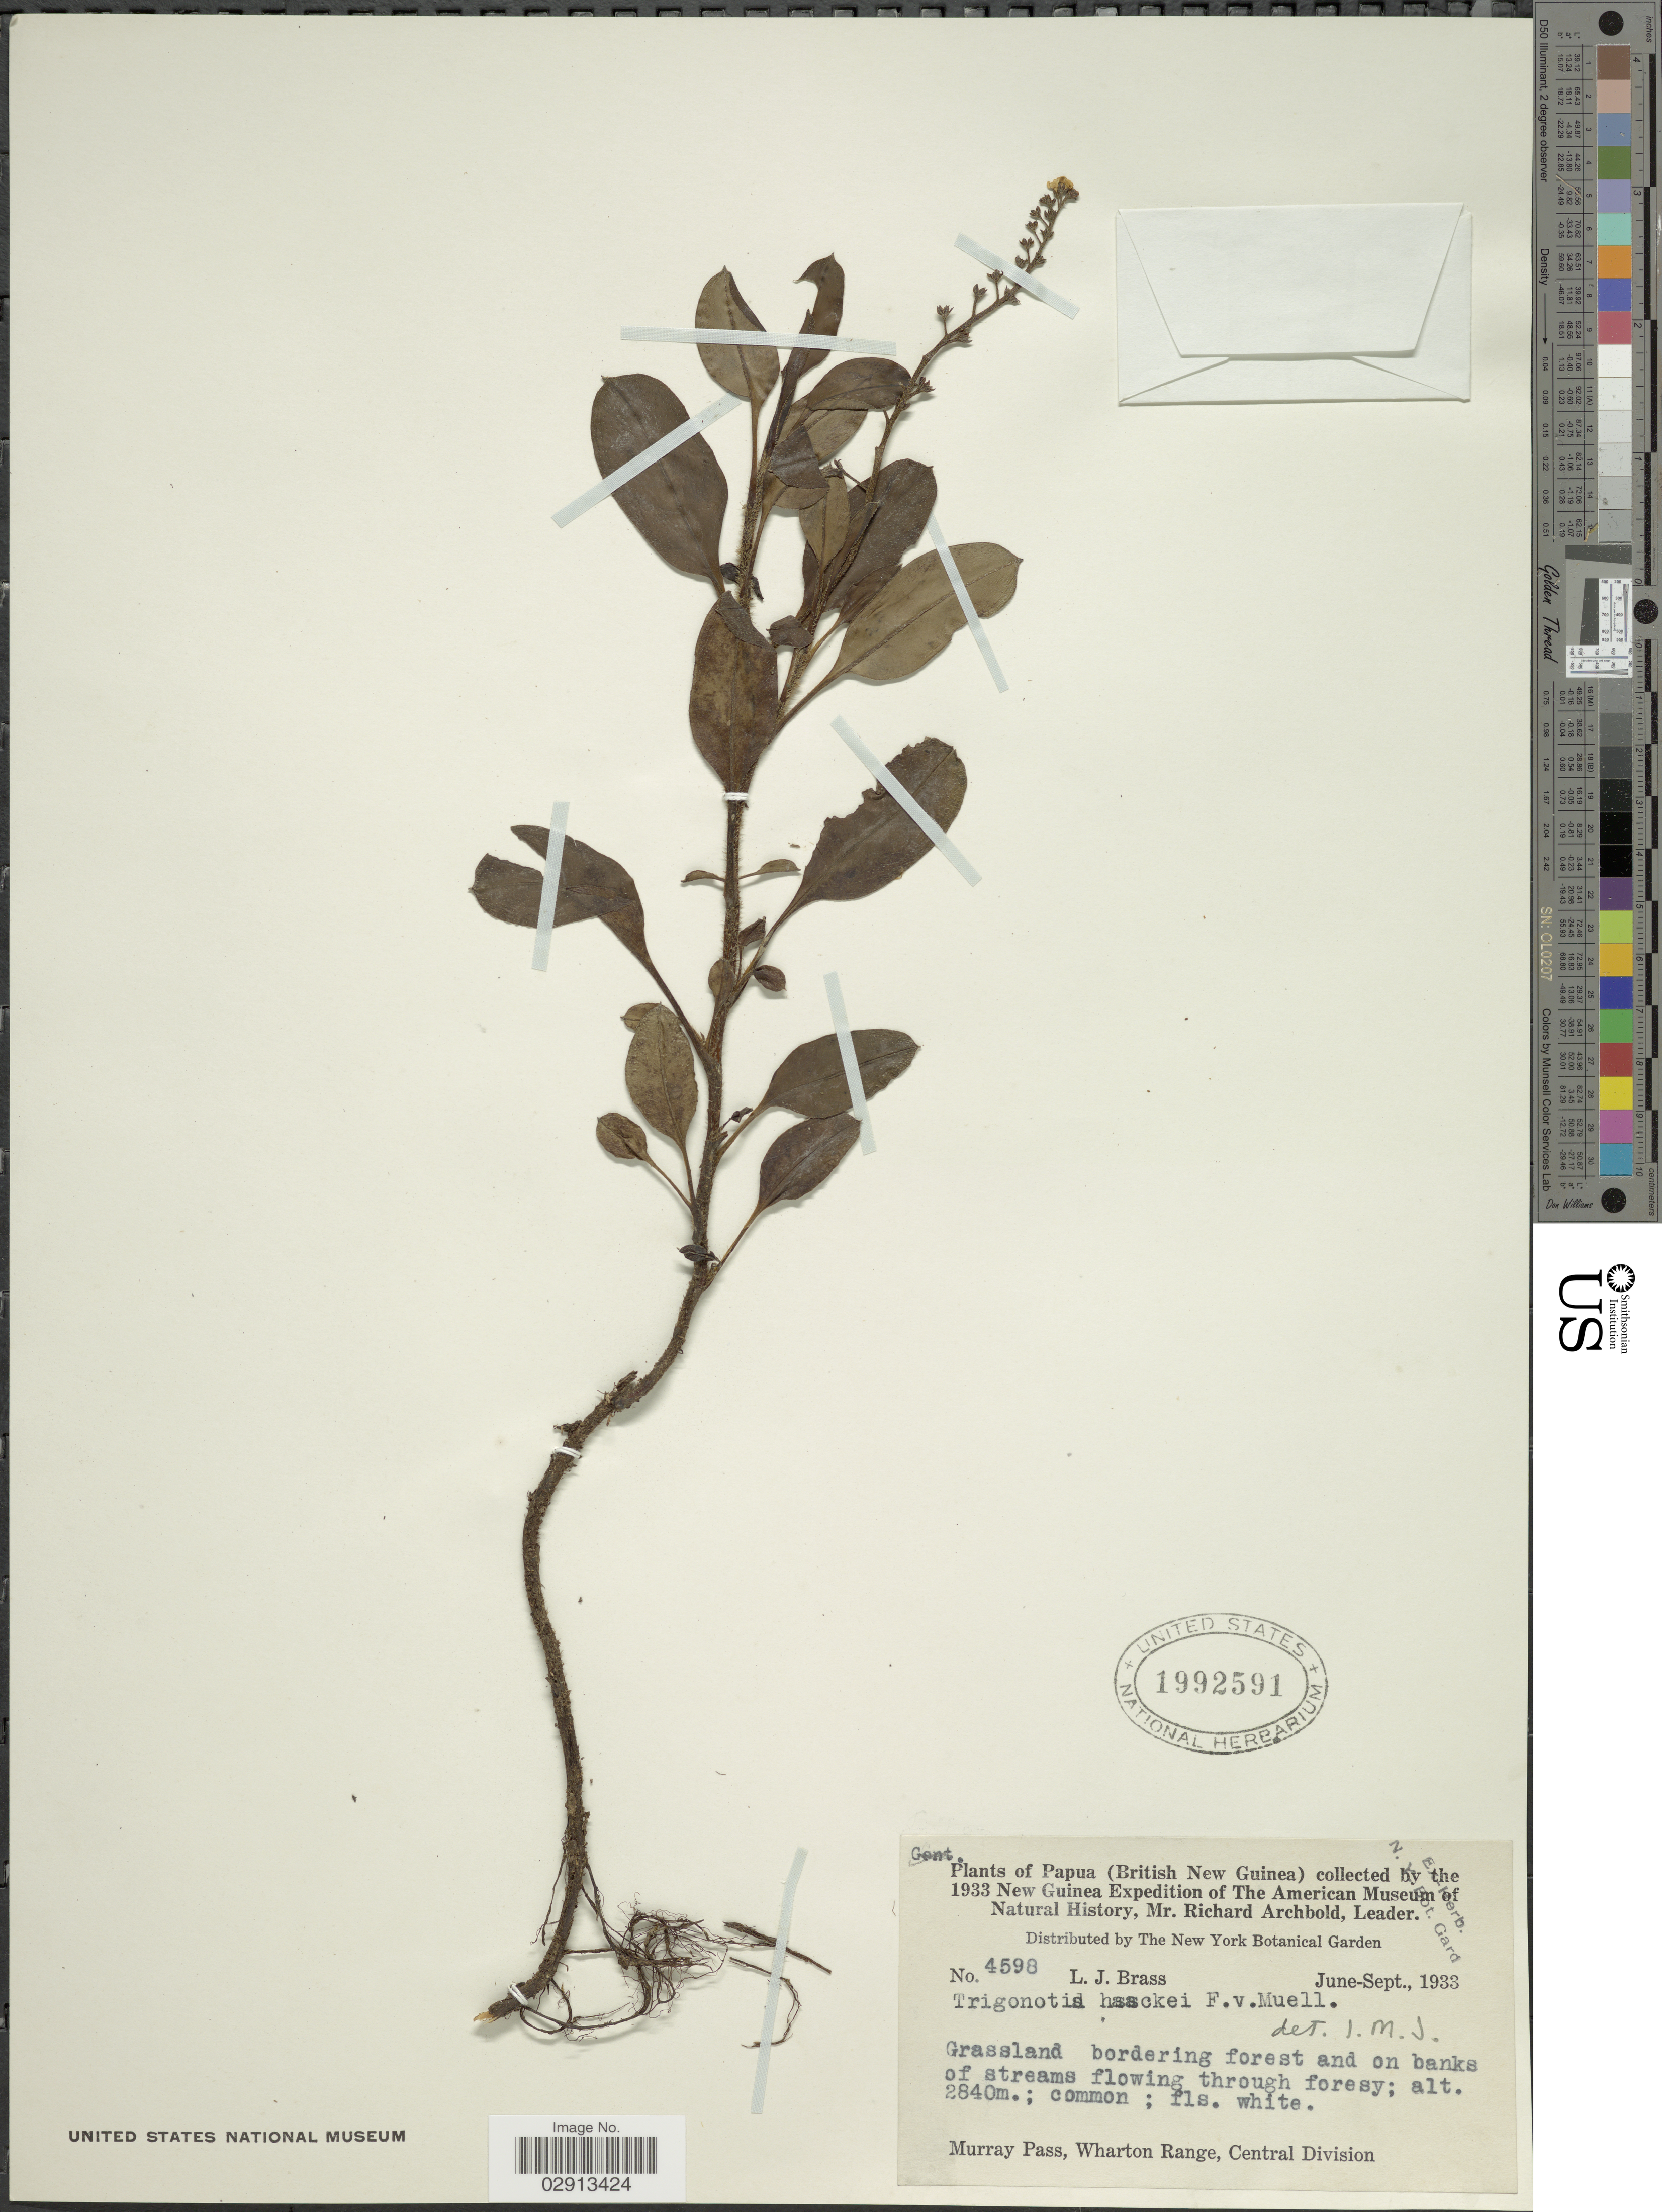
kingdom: Plantae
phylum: Tracheophyta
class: Magnoliopsida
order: Boraginales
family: Boraginaceae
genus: Trigonotis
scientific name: Trigonotis haackei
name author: F. Muell.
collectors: L. J. Brass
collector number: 4598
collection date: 1933-06/1933-09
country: Papua New Guinea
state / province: Central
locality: Papua (British New Guinea). Murray Pass, Wharton Range, Central Division.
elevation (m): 2840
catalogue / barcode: US 1992591